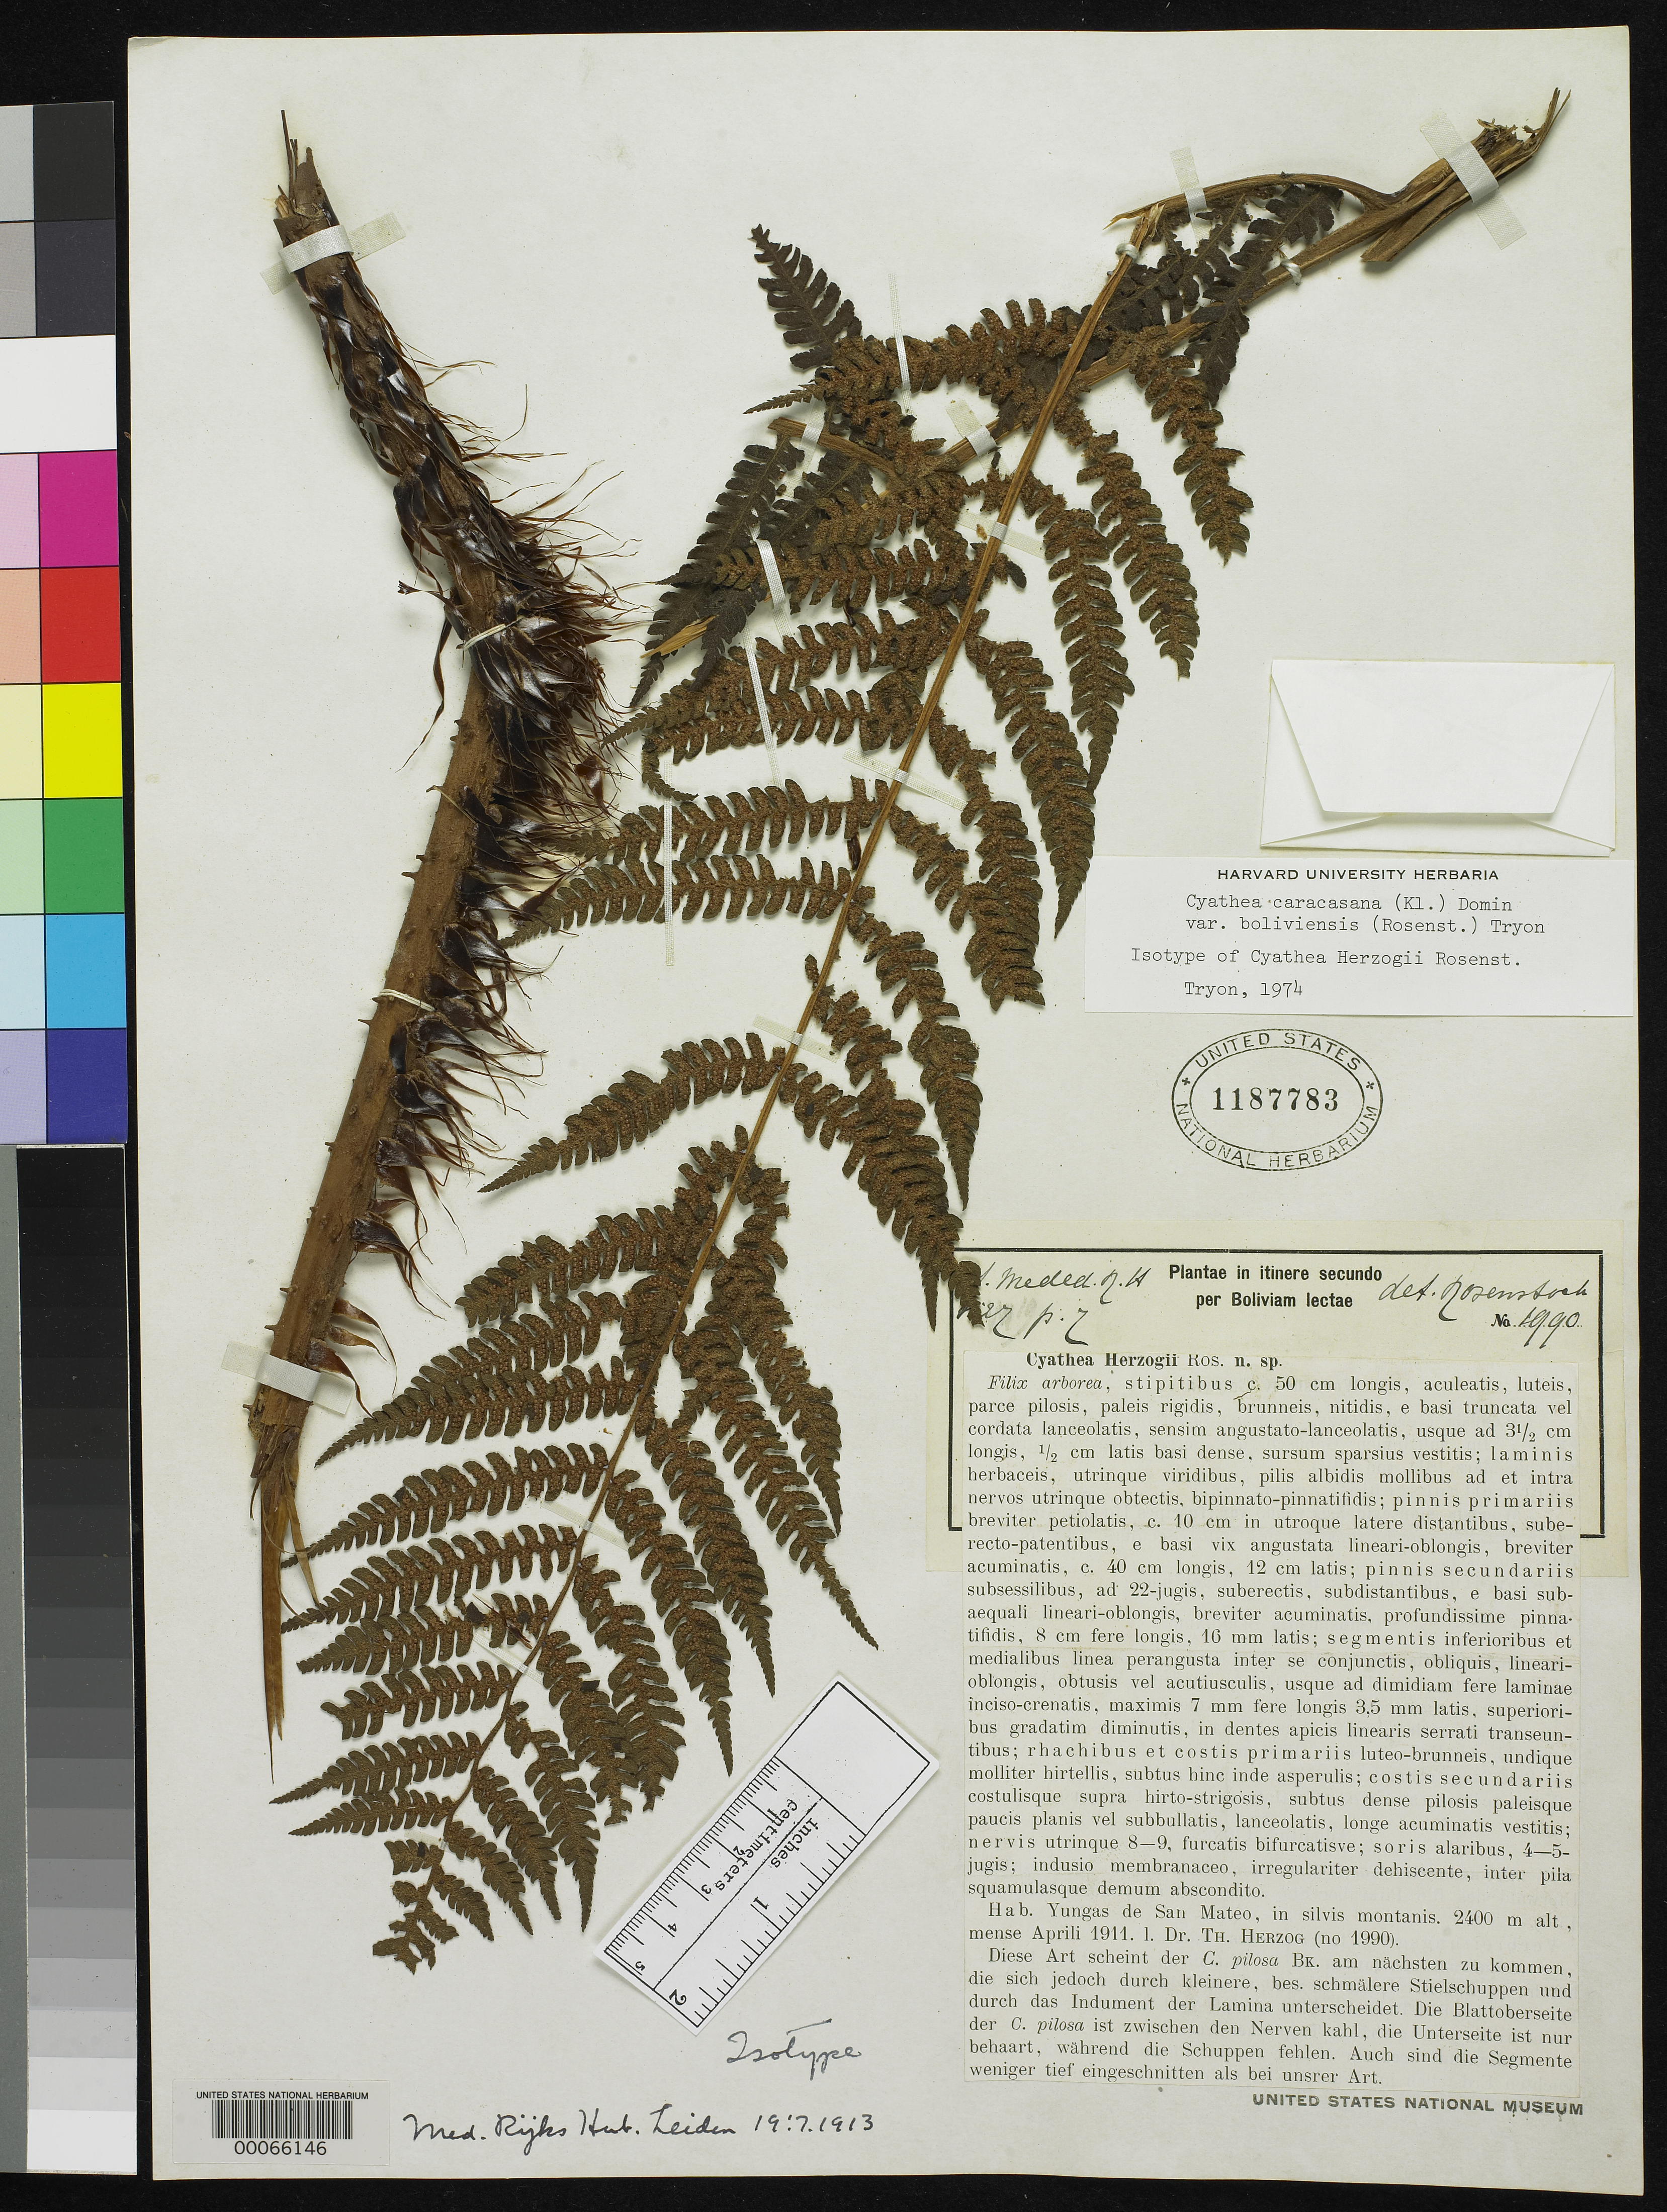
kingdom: Plantae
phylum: Tracheophyta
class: Polypodiopsida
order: Cyatheales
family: Cyatheaceae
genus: Cyathea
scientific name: Cyathea herzogii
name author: Rosenst.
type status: Isotype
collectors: T. K. J. Herzog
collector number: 1990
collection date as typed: Apr 1911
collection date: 1911-04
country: Bolivia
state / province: La Paz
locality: Yungas de San Mateo.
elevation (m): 2400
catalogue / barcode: US 1187783